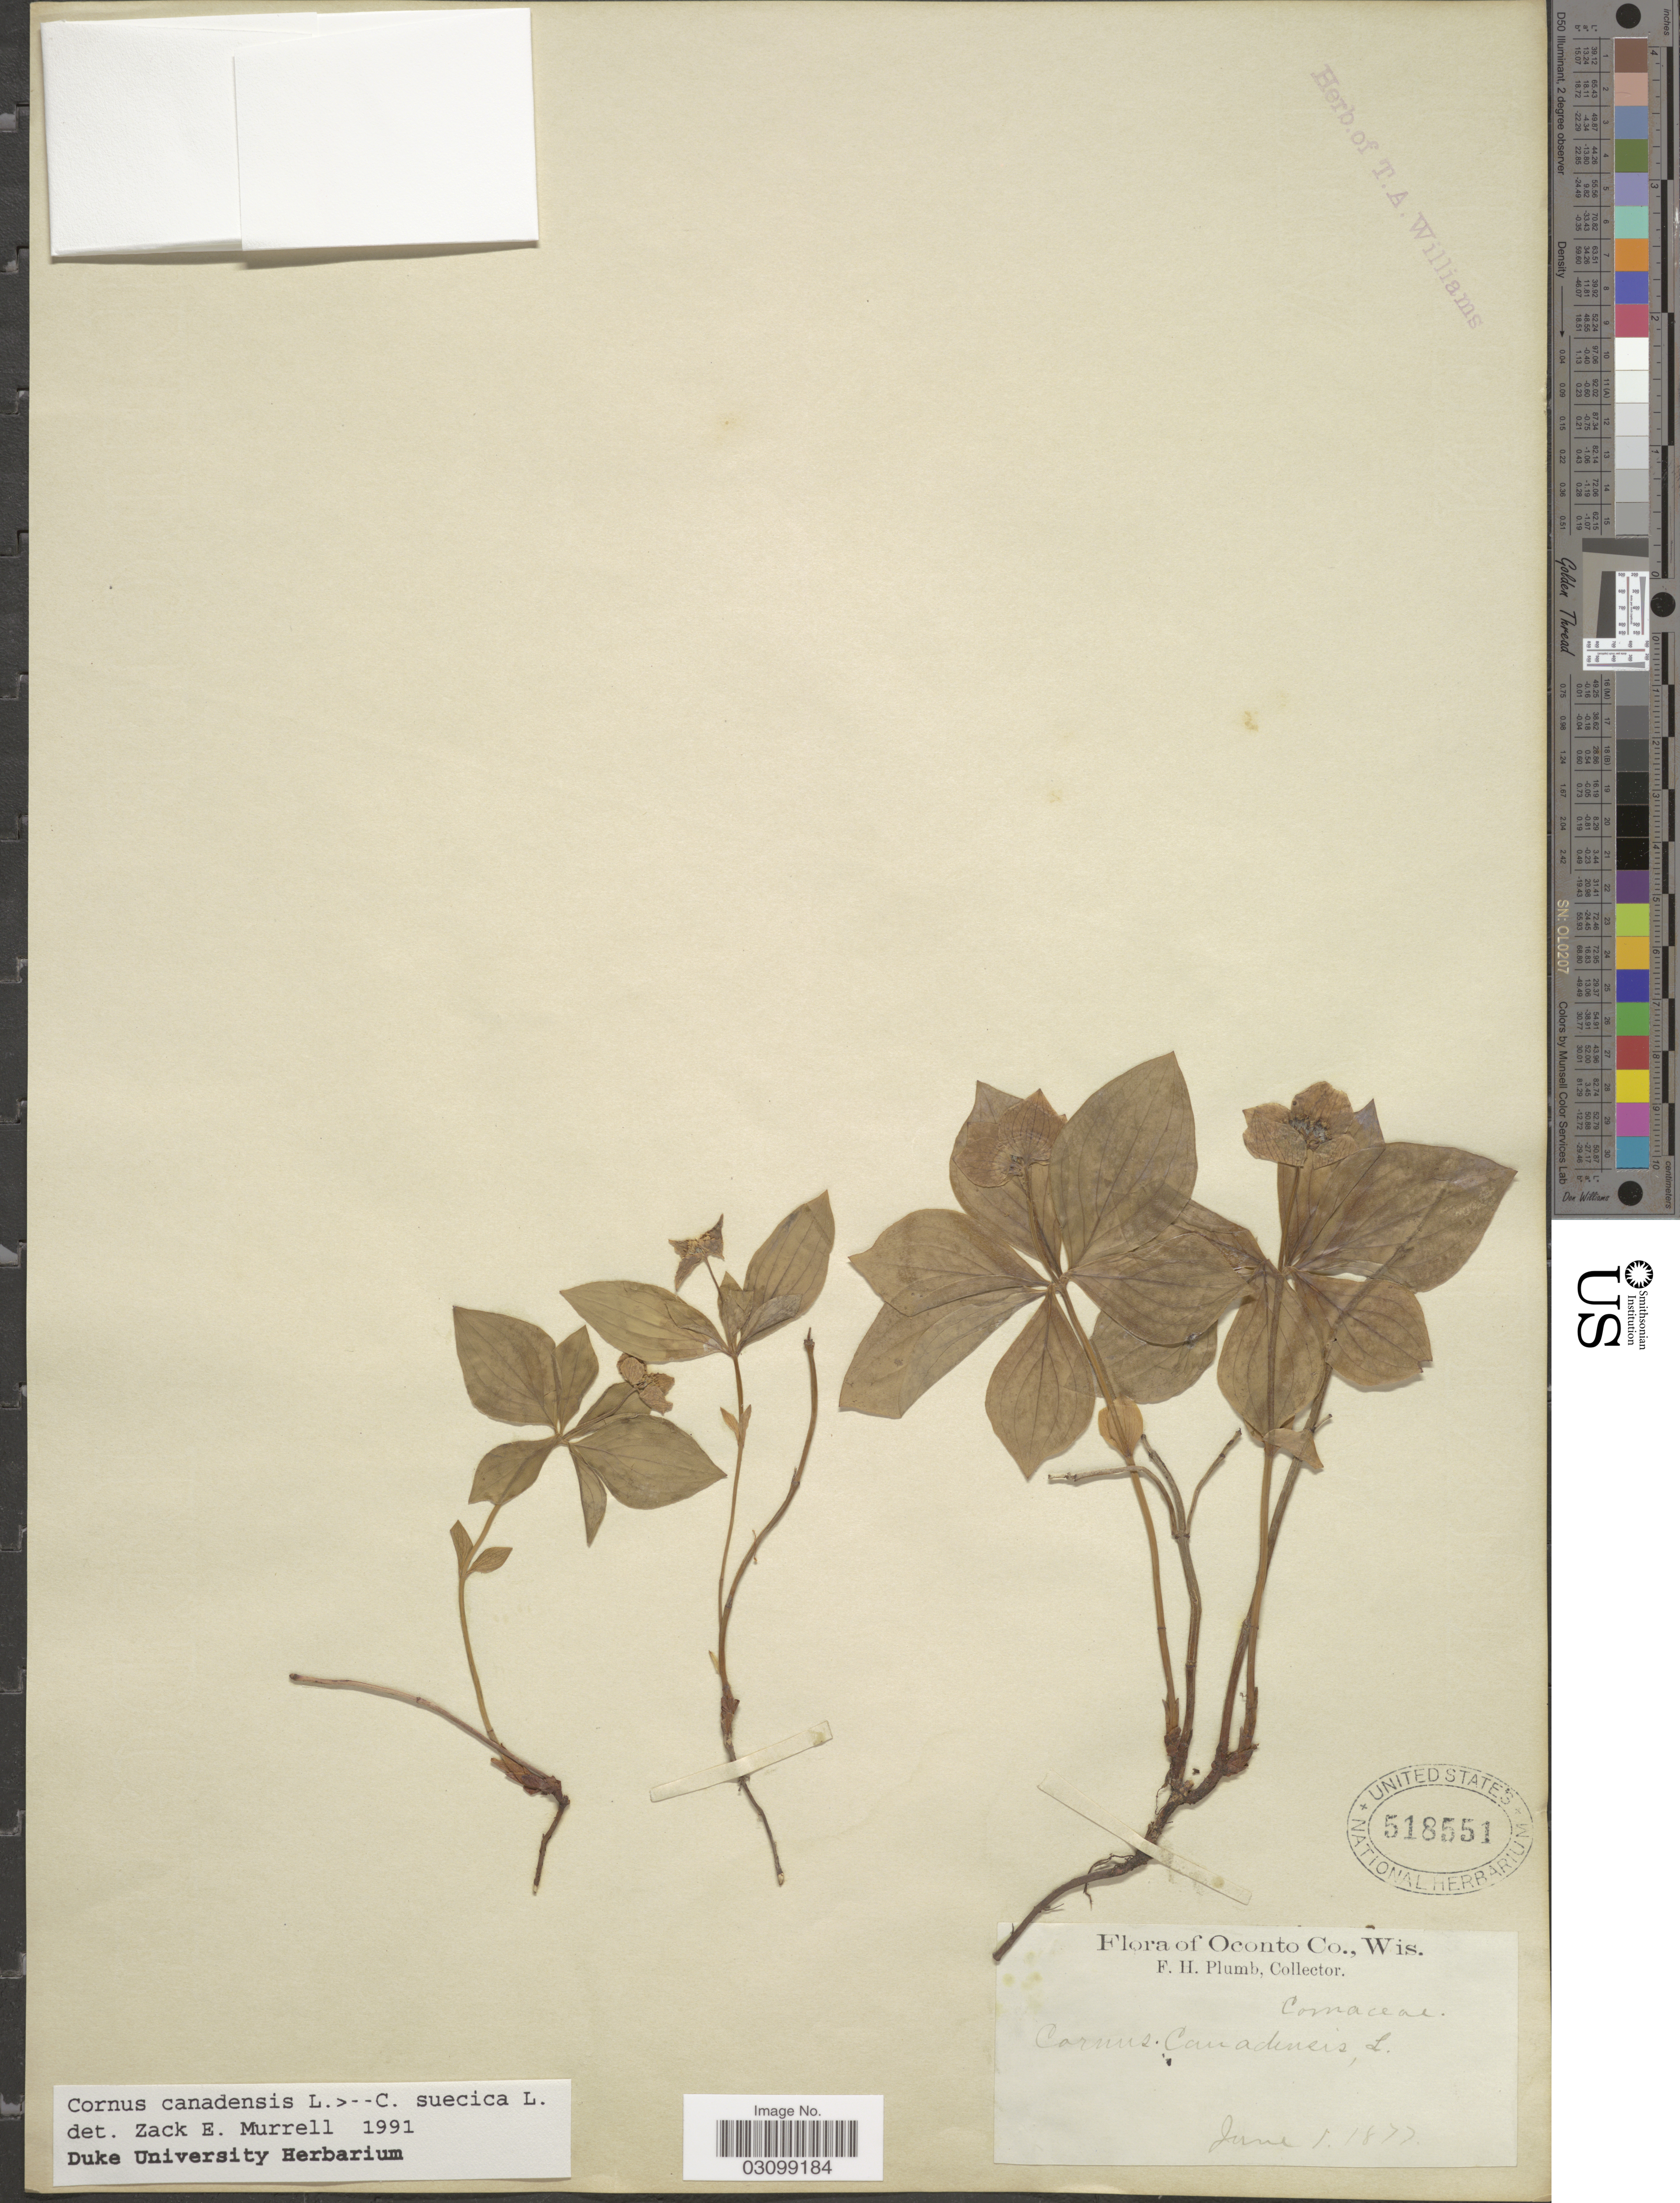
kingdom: Plantae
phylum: Tracheophyta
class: Magnoliopsida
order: Cornales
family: Cornaceae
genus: Cornus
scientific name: Cornus sp.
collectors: F. Plumb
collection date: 1877-06-01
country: United States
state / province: Wisconsin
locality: Oconto Co.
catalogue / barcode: US 518551